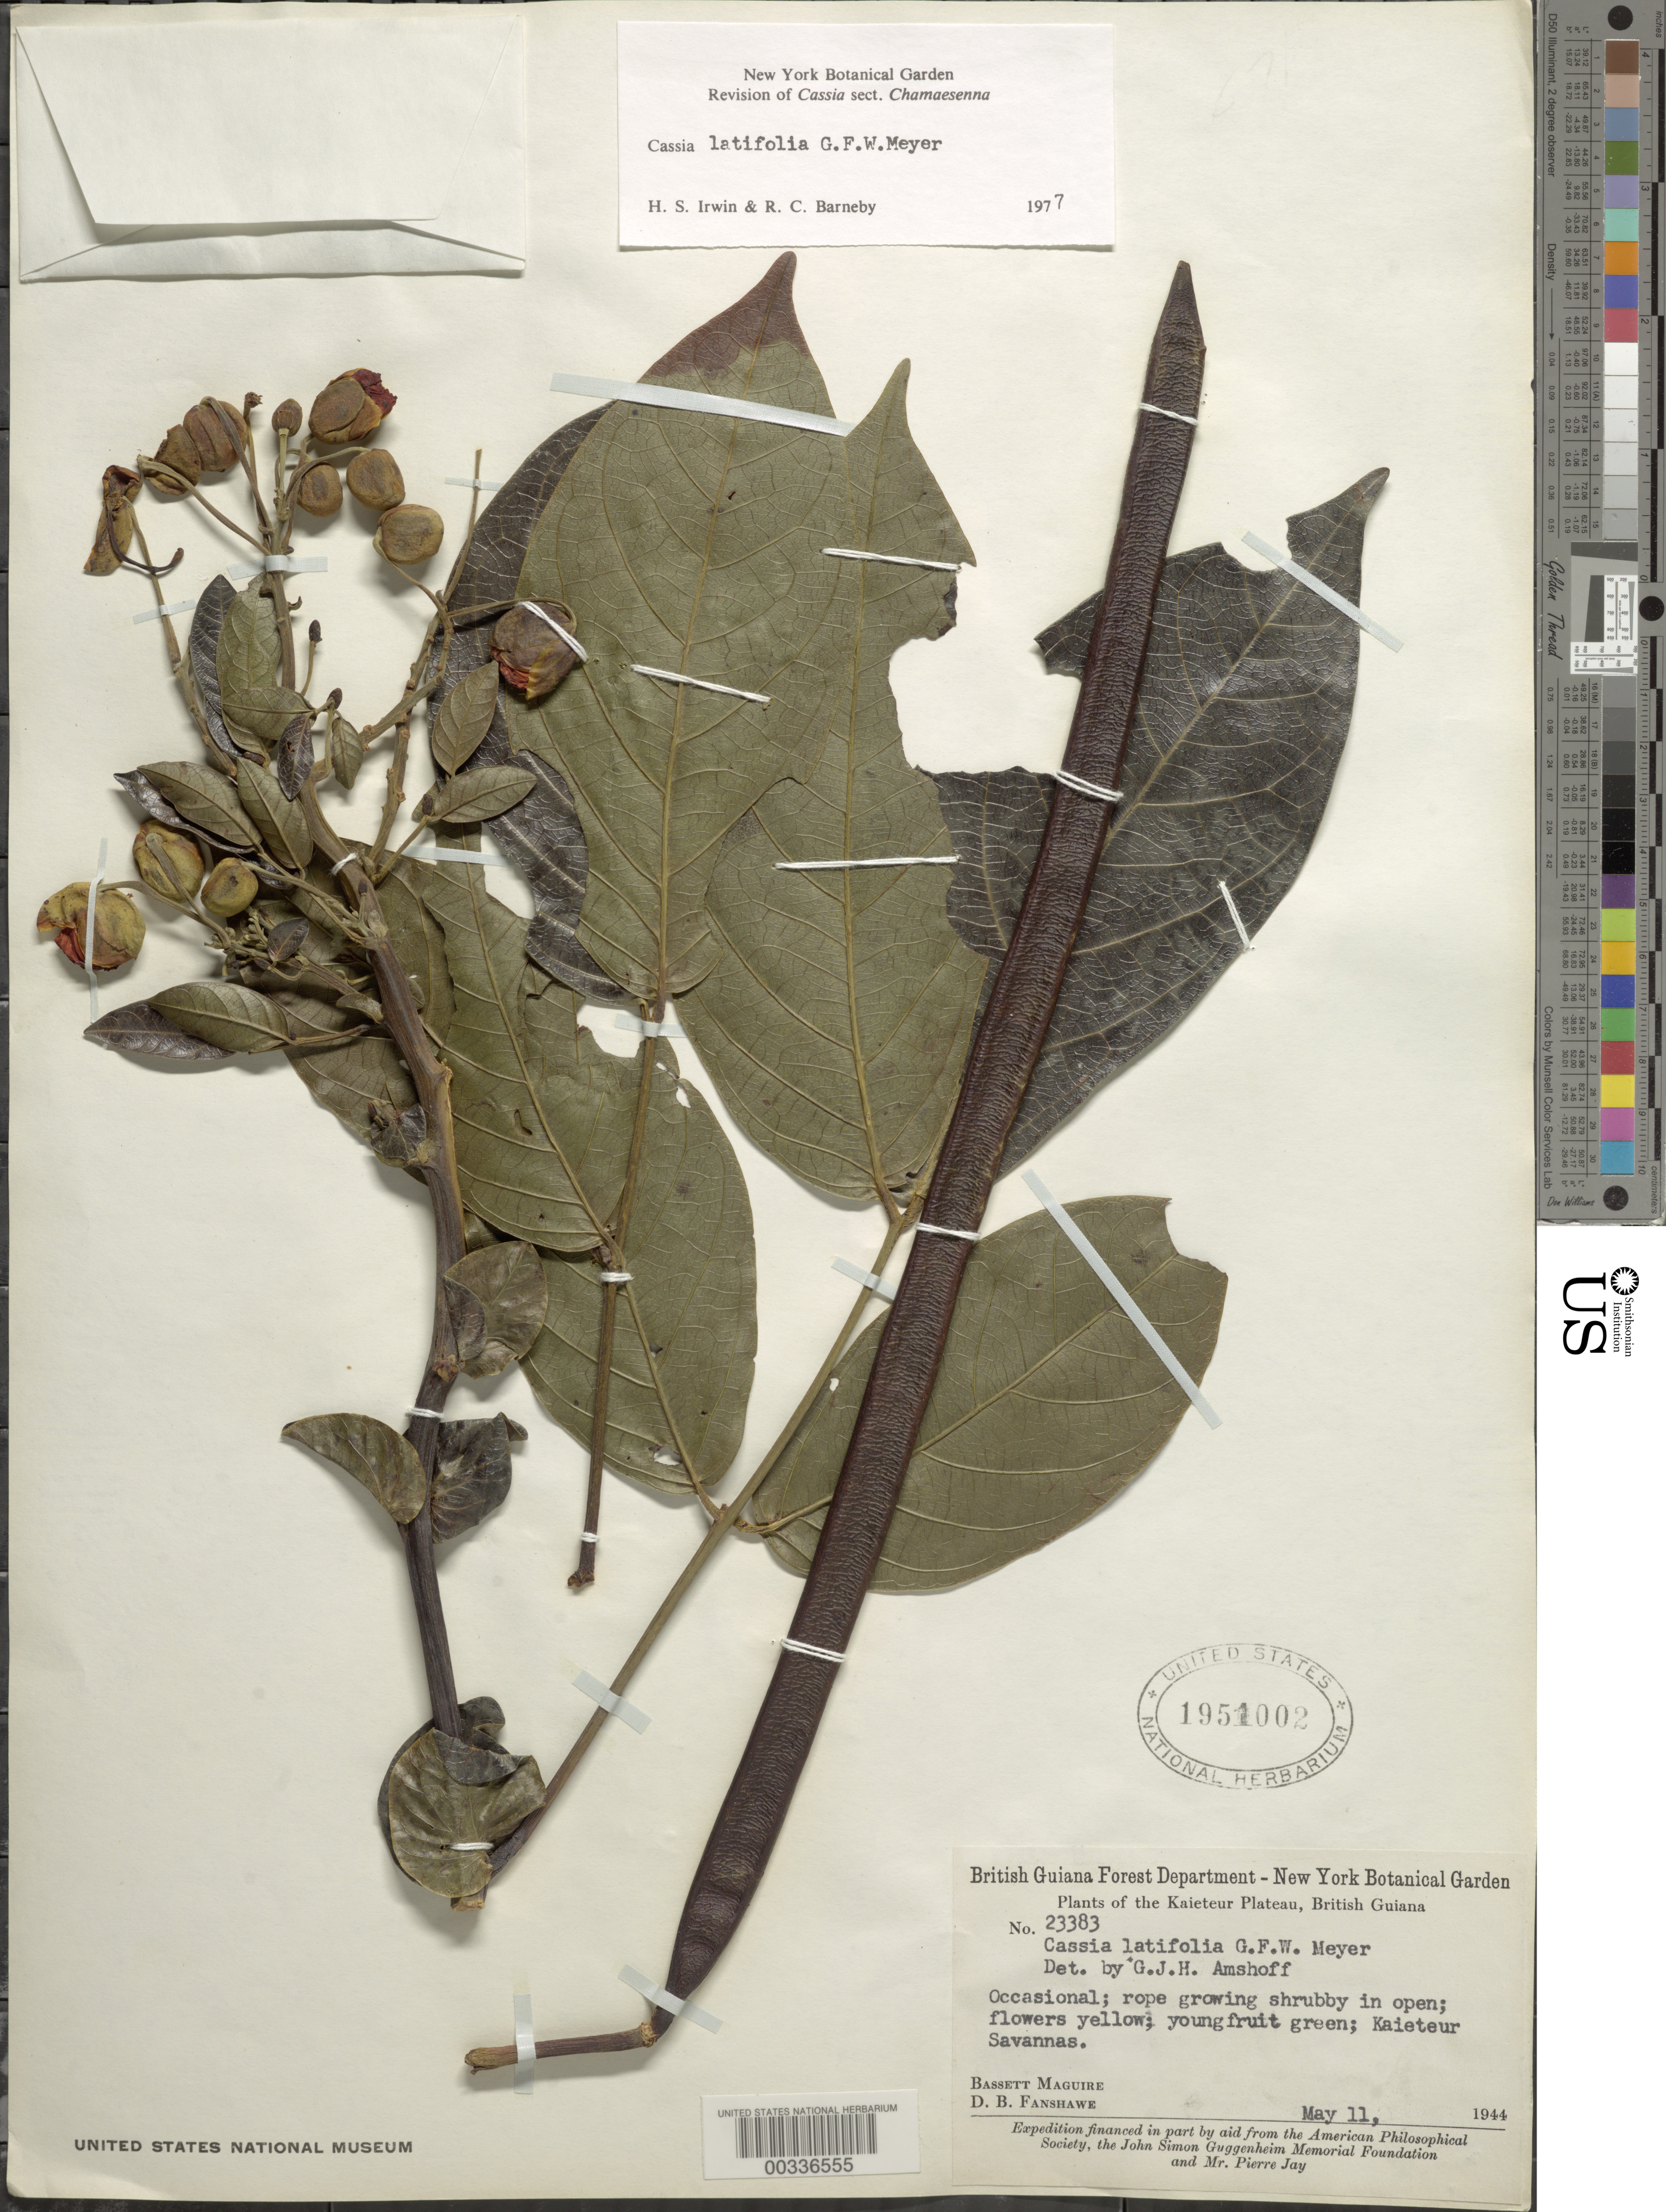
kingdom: Plantae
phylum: Tracheophyta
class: Magnoliopsida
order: Fabales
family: Fabaceae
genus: Senna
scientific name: Senna latifolia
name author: (G. Mey.) H.S. Irwin & Barneby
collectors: B. Maguire & D. B. Fanshawe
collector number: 23383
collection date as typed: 11 May 1944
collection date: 1944-05-11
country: Guyana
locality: Kaieteur savannas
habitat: In open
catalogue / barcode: US 1951002